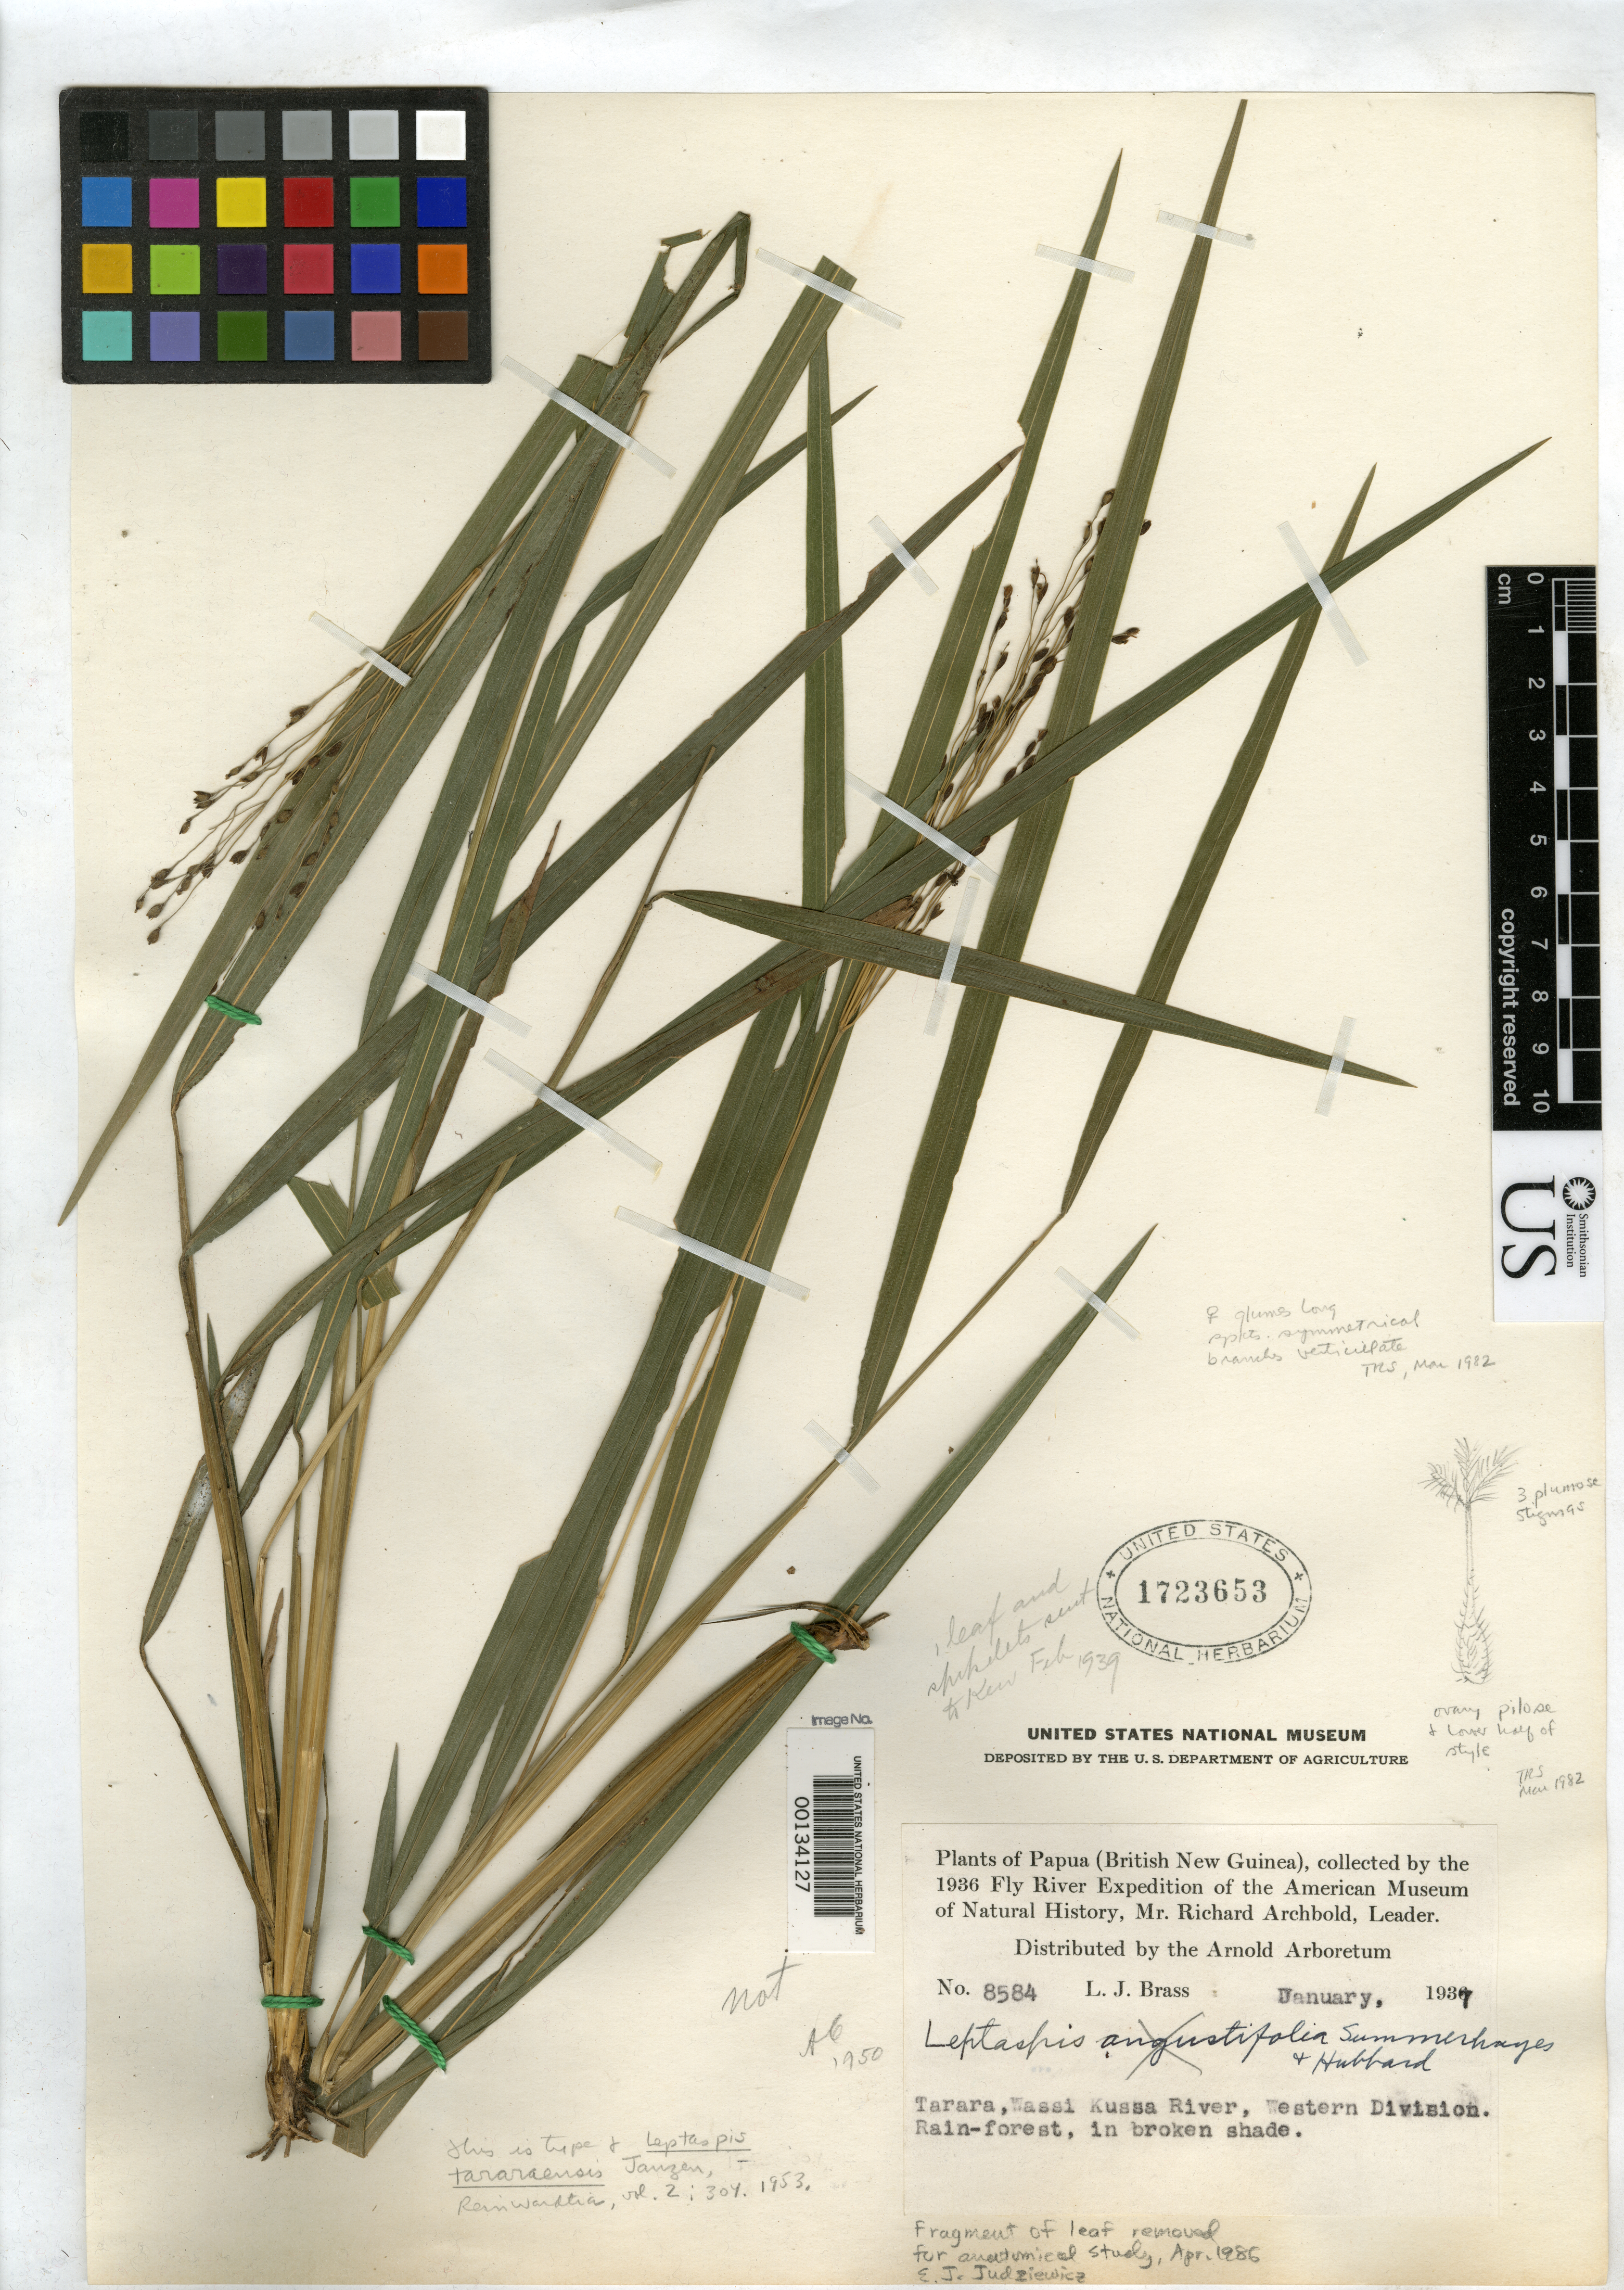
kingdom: Plantae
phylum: Tracheophyta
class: Liliopsida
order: Poales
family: Poaceae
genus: Leptaspis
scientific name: Leptaspis tararaensis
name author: Jansen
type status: Isotype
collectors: L. J. Brass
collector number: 8587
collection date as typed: Jan 1937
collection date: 1937-01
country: Papua New Guinea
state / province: Western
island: New Guinea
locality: Wassi Kussa River, Tarara.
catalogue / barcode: US 1723653